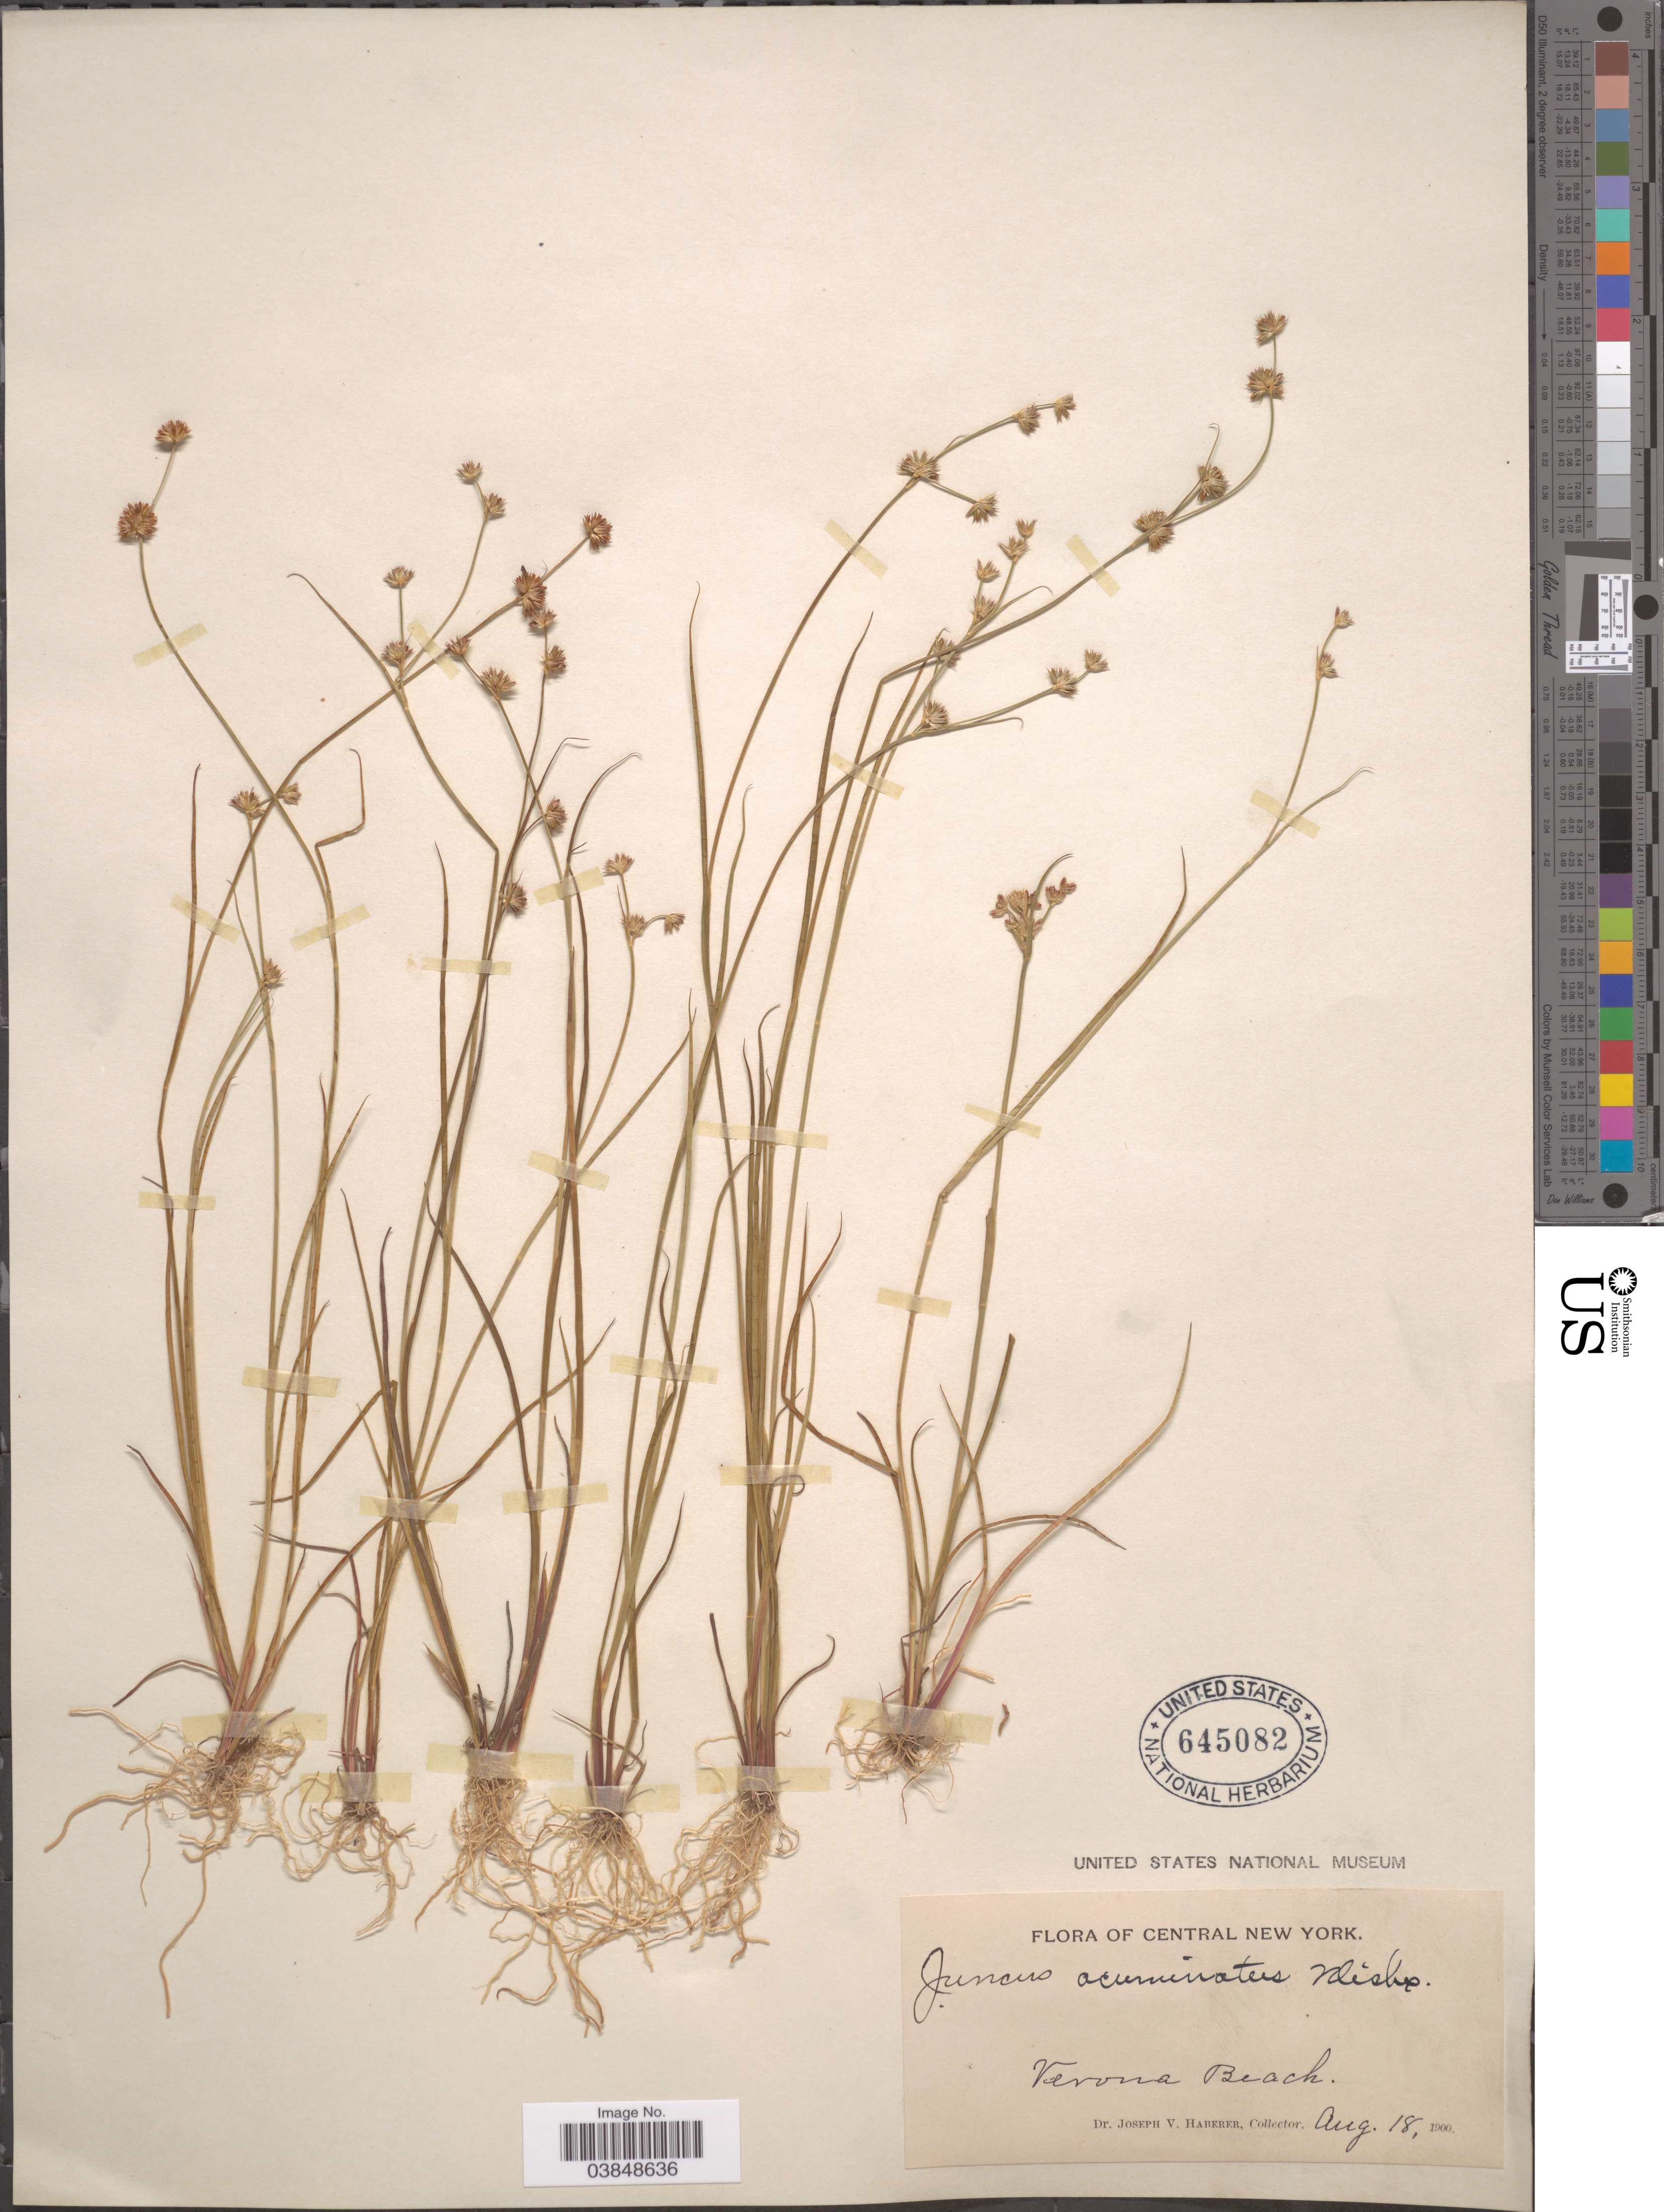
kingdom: Plantae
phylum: Tracheophyta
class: Liliopsida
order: Poales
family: Juncaceae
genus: Juncus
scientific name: Juncus acuminatus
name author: Michx.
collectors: J. V. Haberer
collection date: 1900-08-18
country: United States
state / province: New York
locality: Central New York. Verona Beach.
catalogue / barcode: US 645082